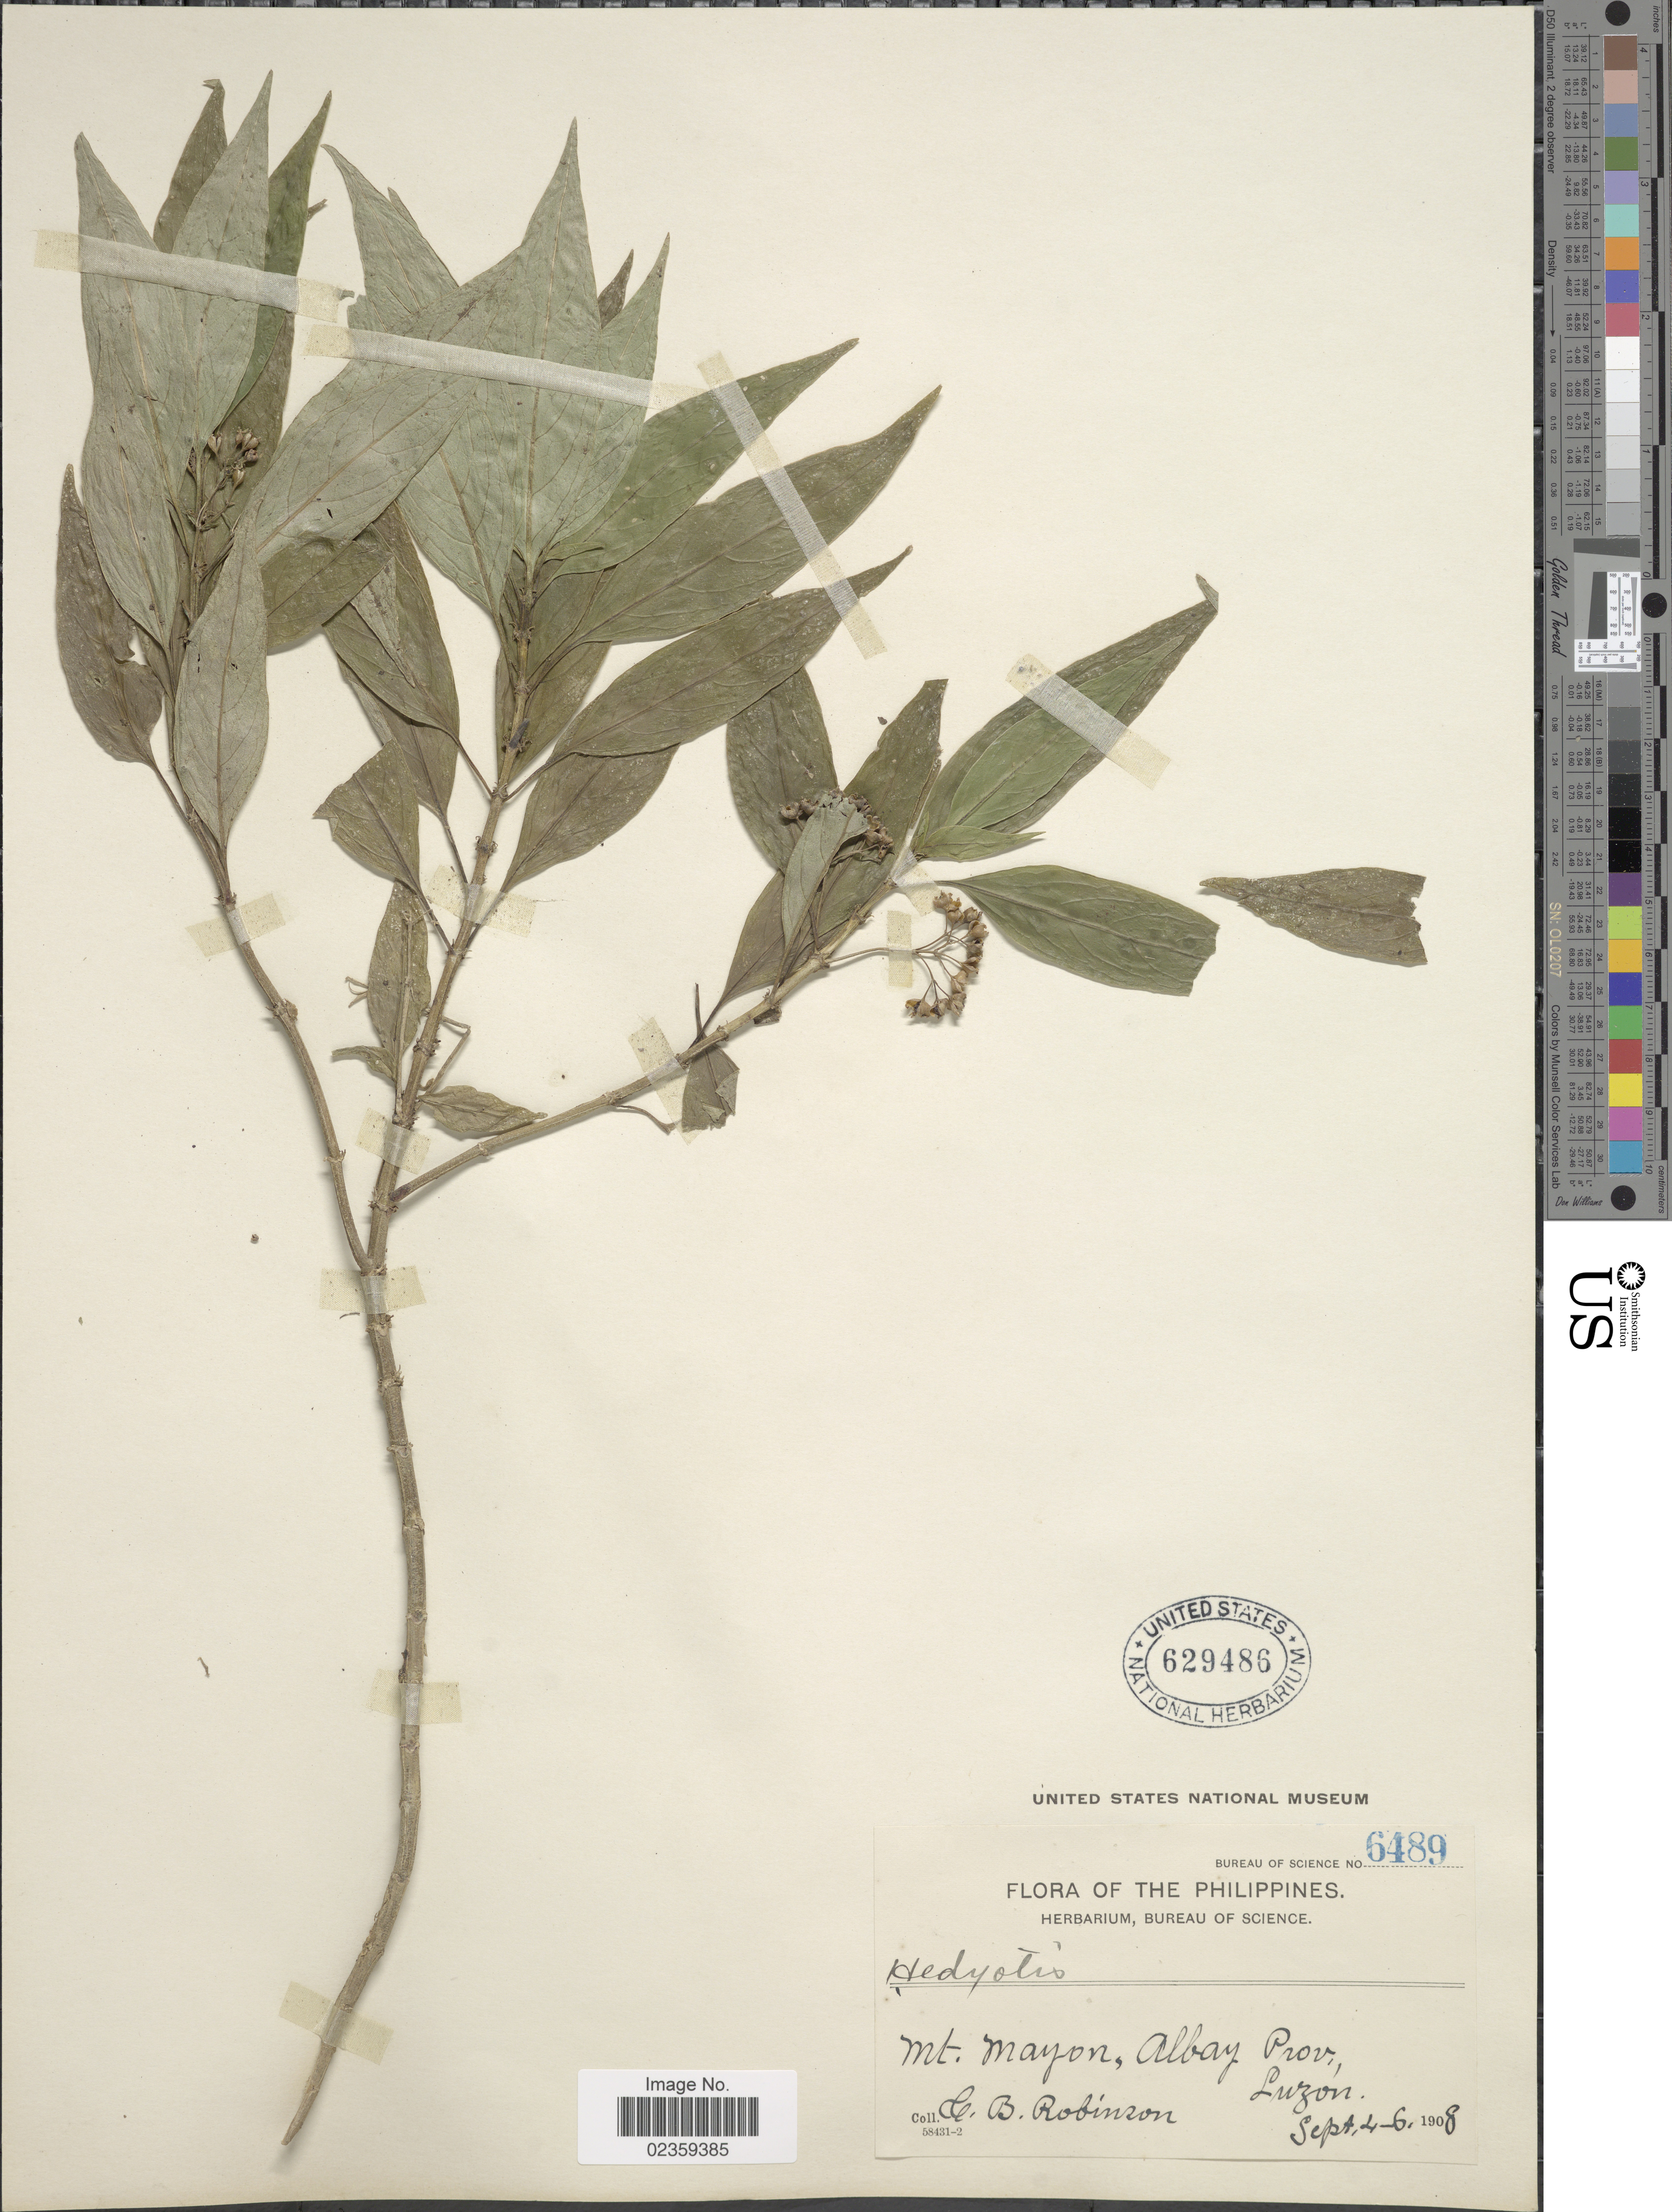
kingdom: Plantae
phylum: Tracheophyta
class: Magnoliopsida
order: Gentianales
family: Rubiaceae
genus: Oldenlandia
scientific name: Oldenlandia sp.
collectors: C. Robinson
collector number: Bureau of Science 6489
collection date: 1908-09-04/1908-09-06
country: Philippines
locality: Mt. Mayon, Albay Prov., Luzon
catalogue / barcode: US 629486